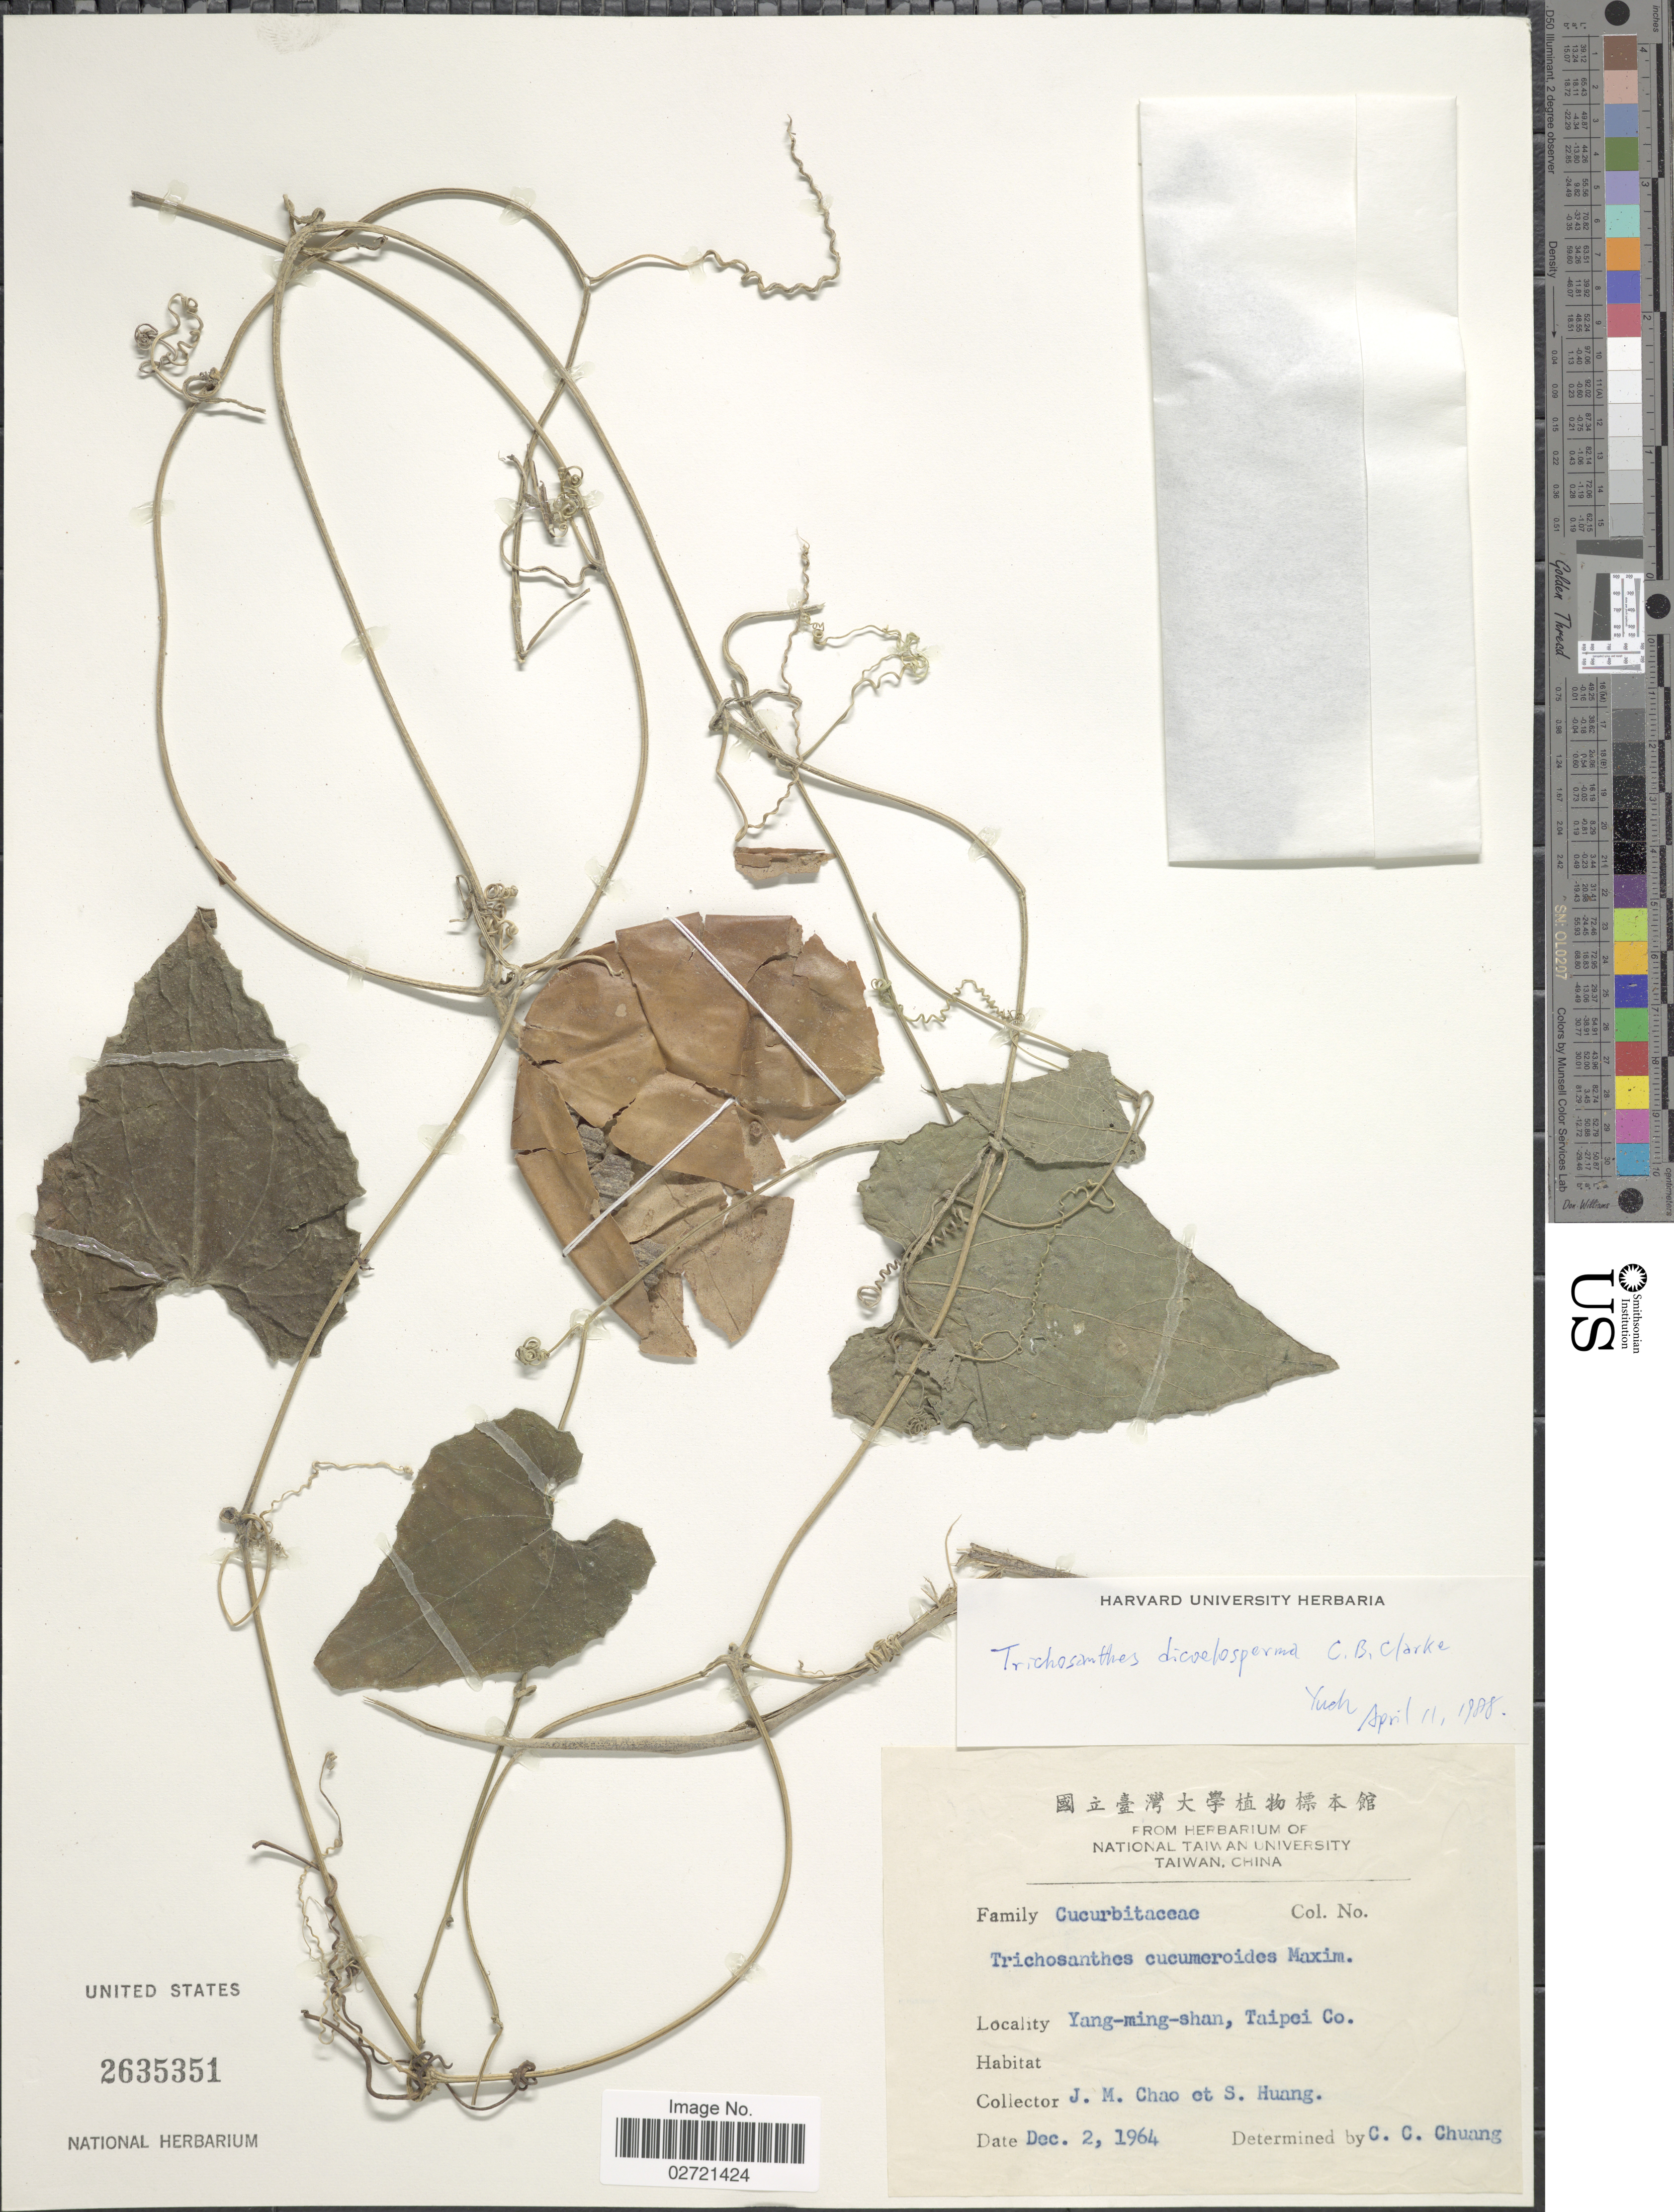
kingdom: Plantae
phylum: Tracheophyta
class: Magnoliopsida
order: Cucurbitales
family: Cucurbitaceae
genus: Trichosanthes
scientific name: Trichosanthes dicoelosperma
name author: C.B. Clarke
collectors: J. Chao & S. Huang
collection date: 1964-12-02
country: Taiwan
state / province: Taipei City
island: Taiwan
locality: Yang-ming-shan, Taipei Co.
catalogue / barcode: US 2635351